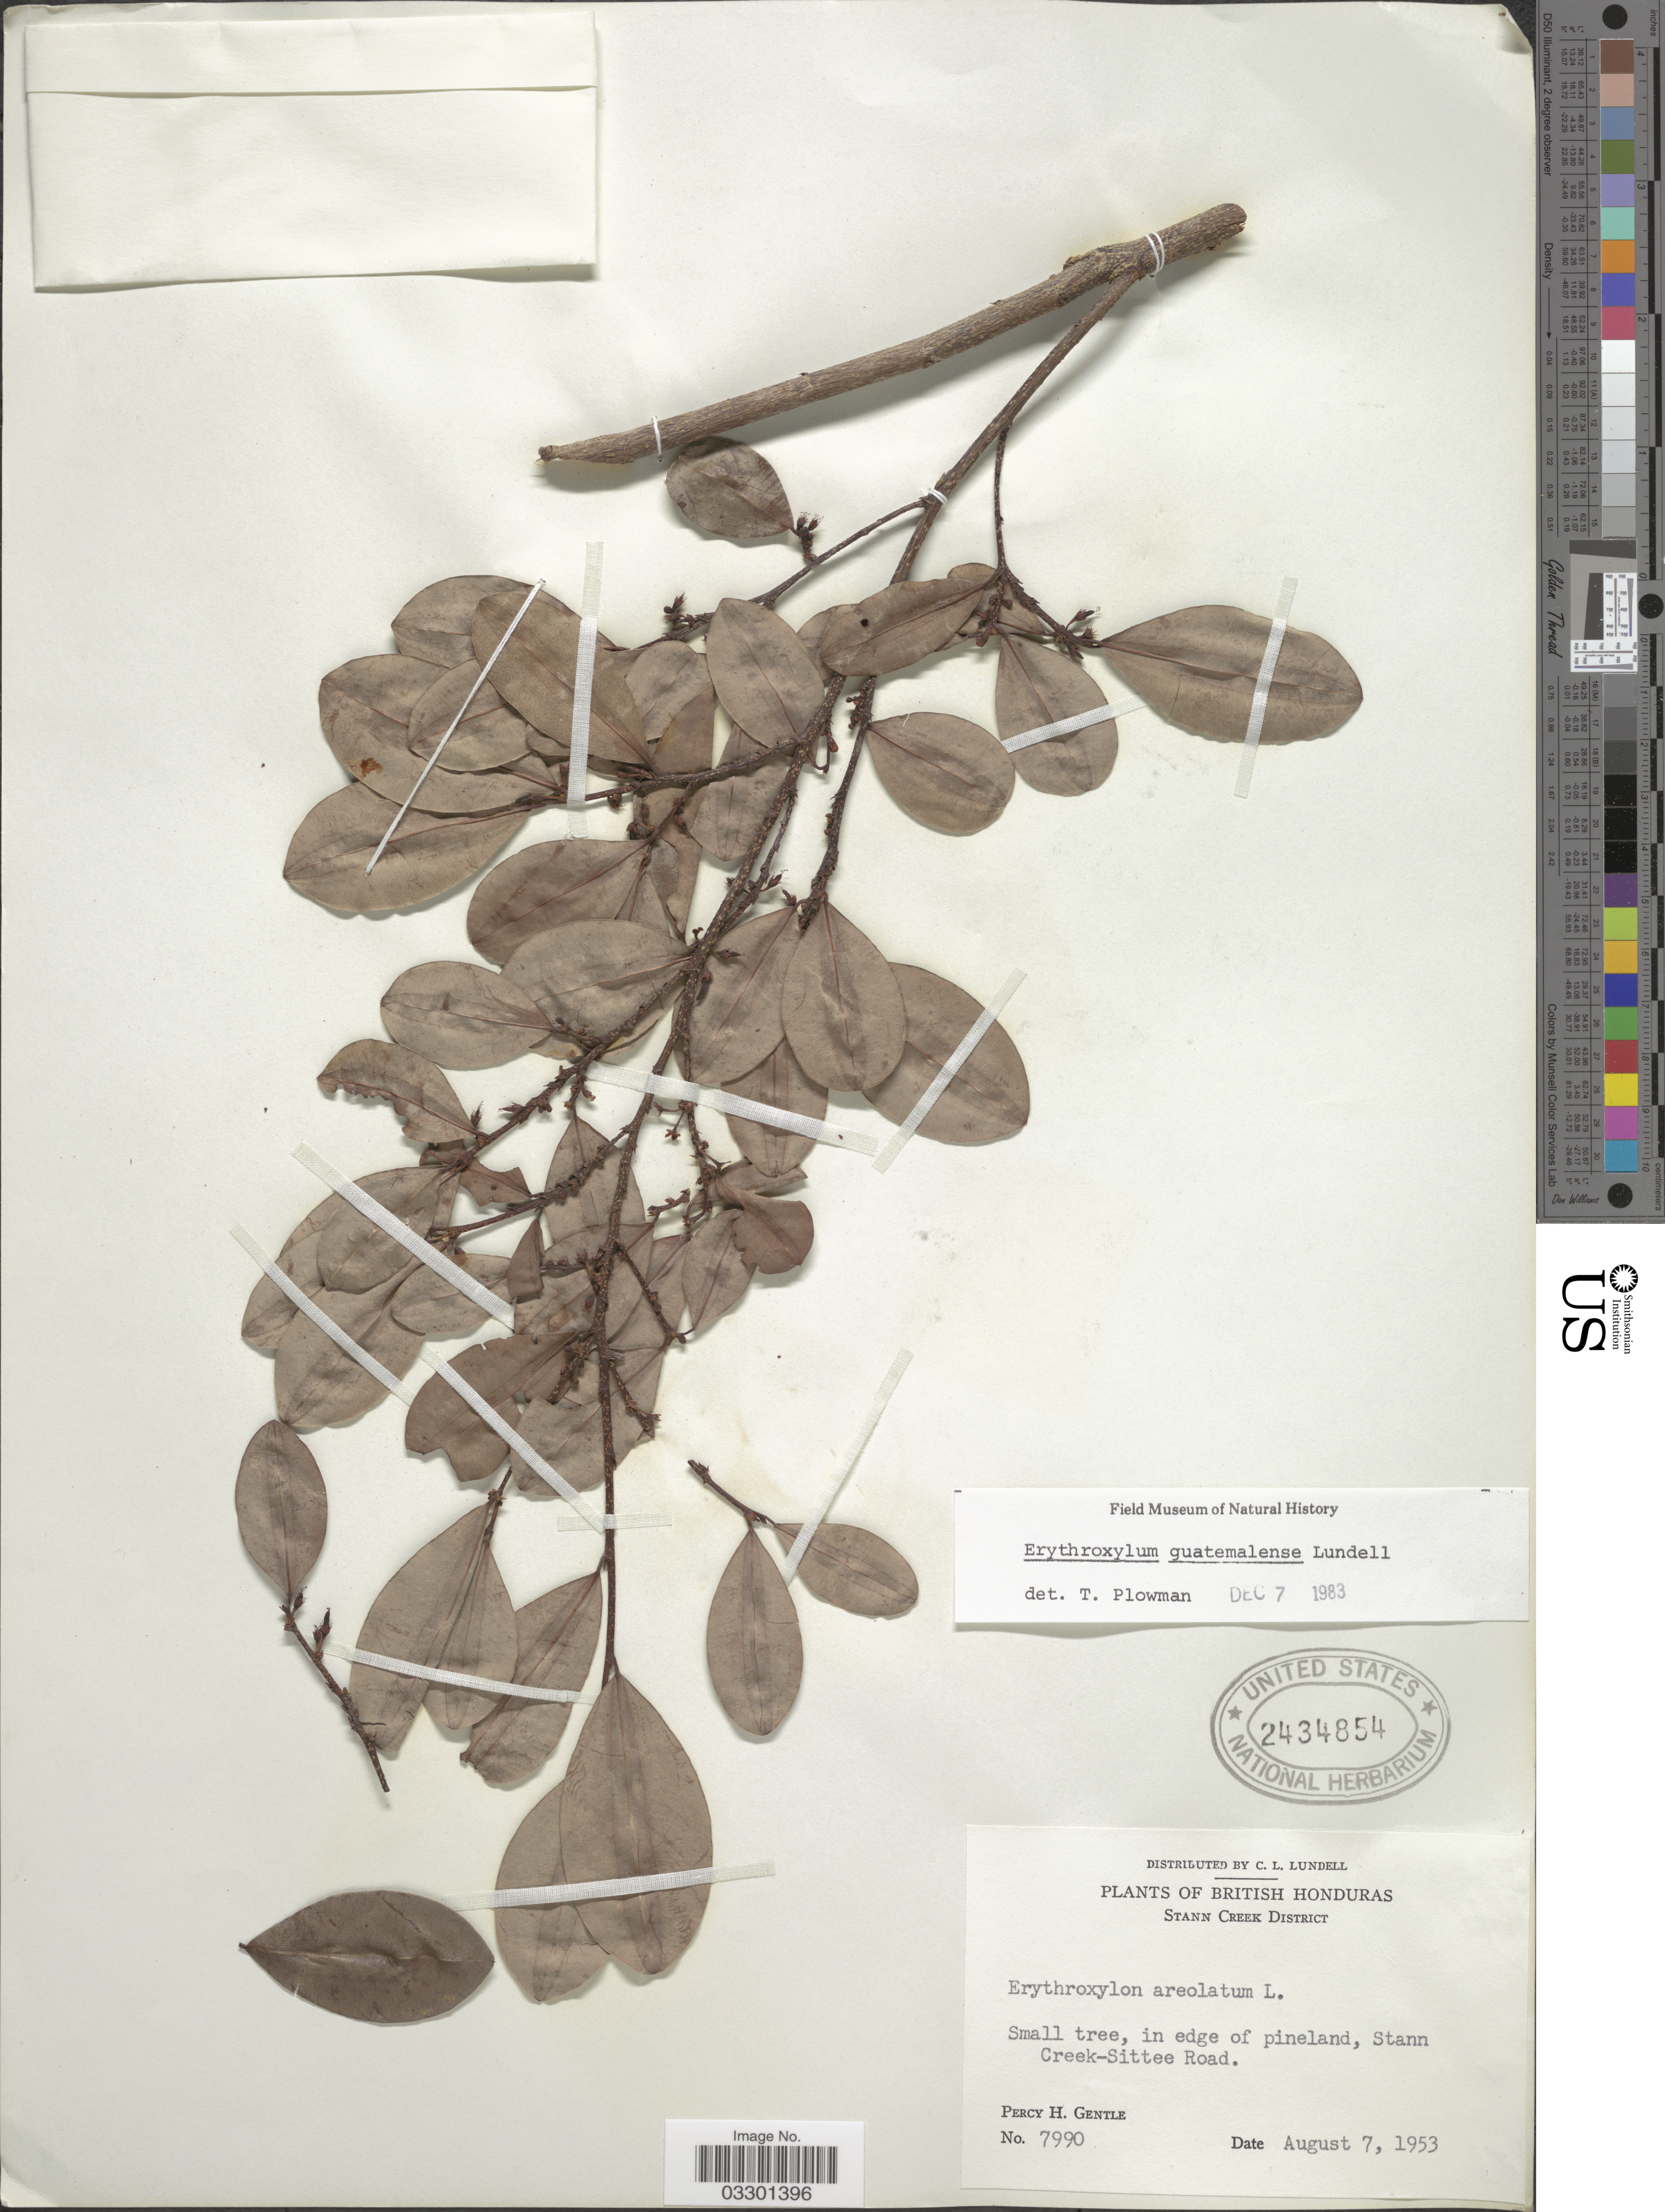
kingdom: Plantae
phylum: Tracheophyta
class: Magnoliopsida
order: Malpighiales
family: Erythroxylaceae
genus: Erythroxylum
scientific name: Erythroxylum guatemalense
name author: Lundell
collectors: P. H. Gentle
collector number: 7990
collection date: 1953-08-07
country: Belize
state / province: Stann Creek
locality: British Honduras. Stann Creek District. Stann Creek-Sittee Road.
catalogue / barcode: US 2434854